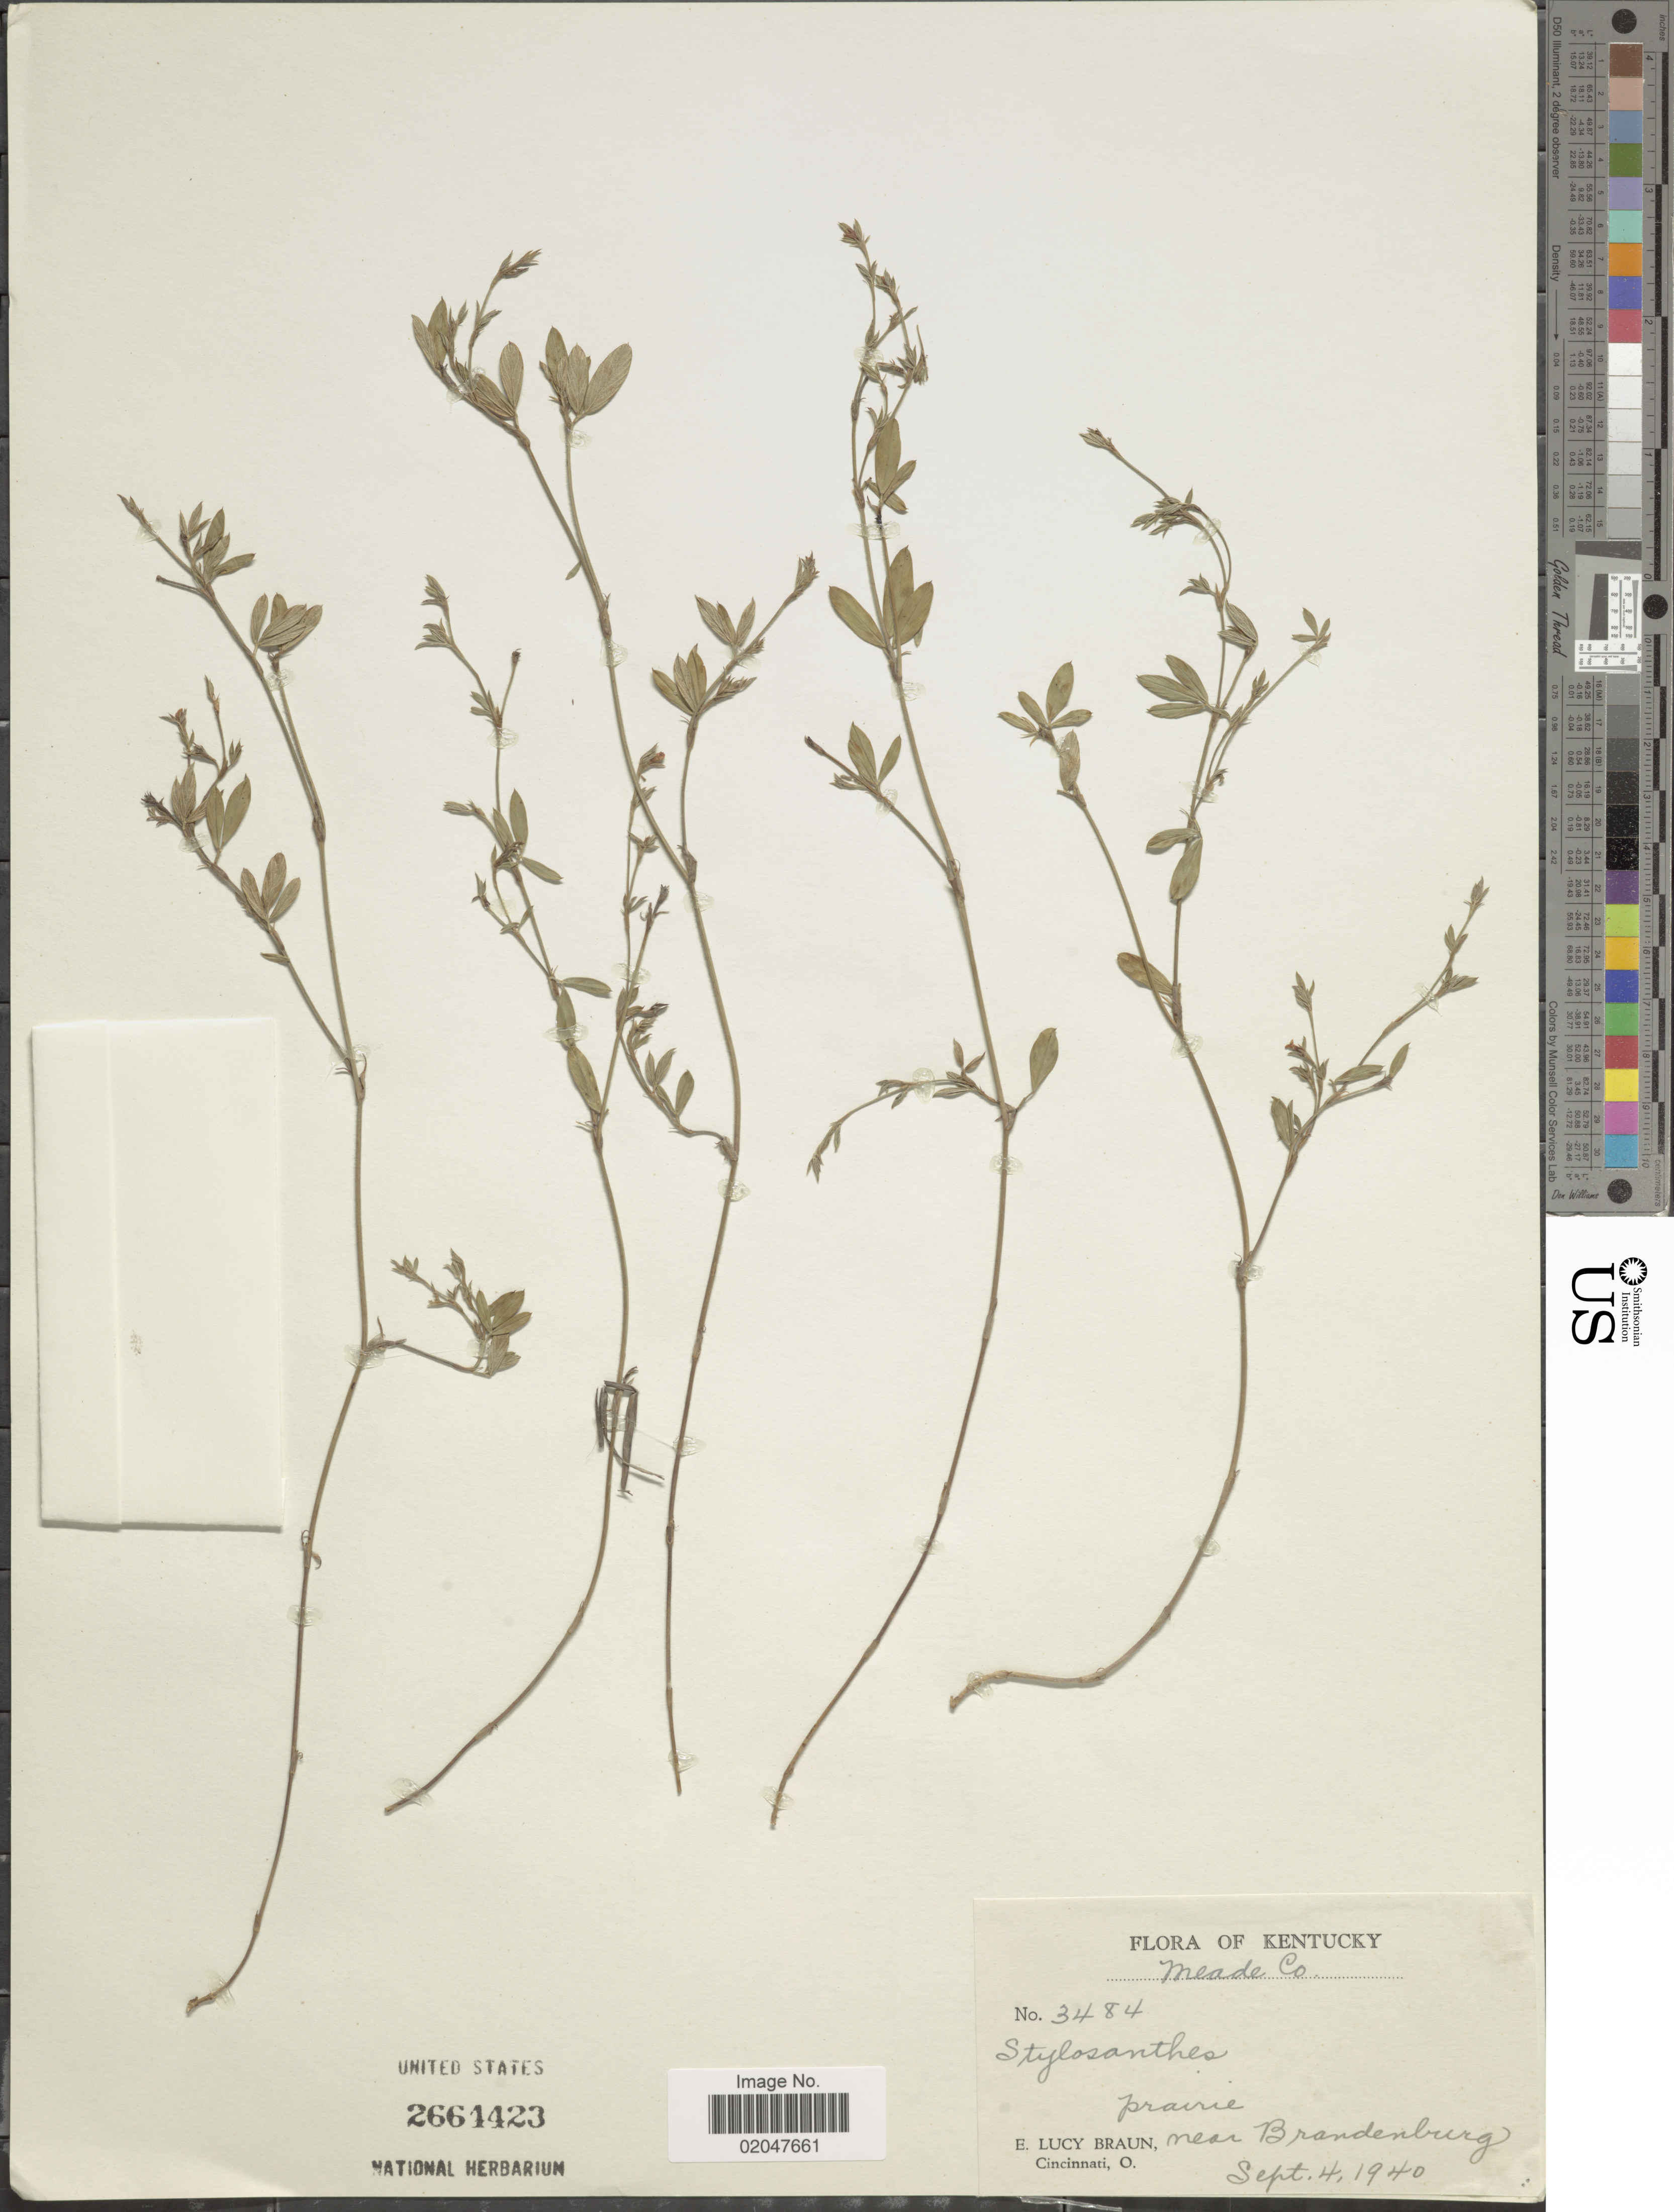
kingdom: Plantae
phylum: Tracheophyta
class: Magnoliopsida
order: Fabales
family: Fabaceae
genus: Stylosanthes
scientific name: Stylosanthes sp.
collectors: E. L. Braun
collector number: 3484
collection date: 1940-09-04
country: United States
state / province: Kentucky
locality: Meade Co., near Brandenburg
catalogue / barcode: US 2664423